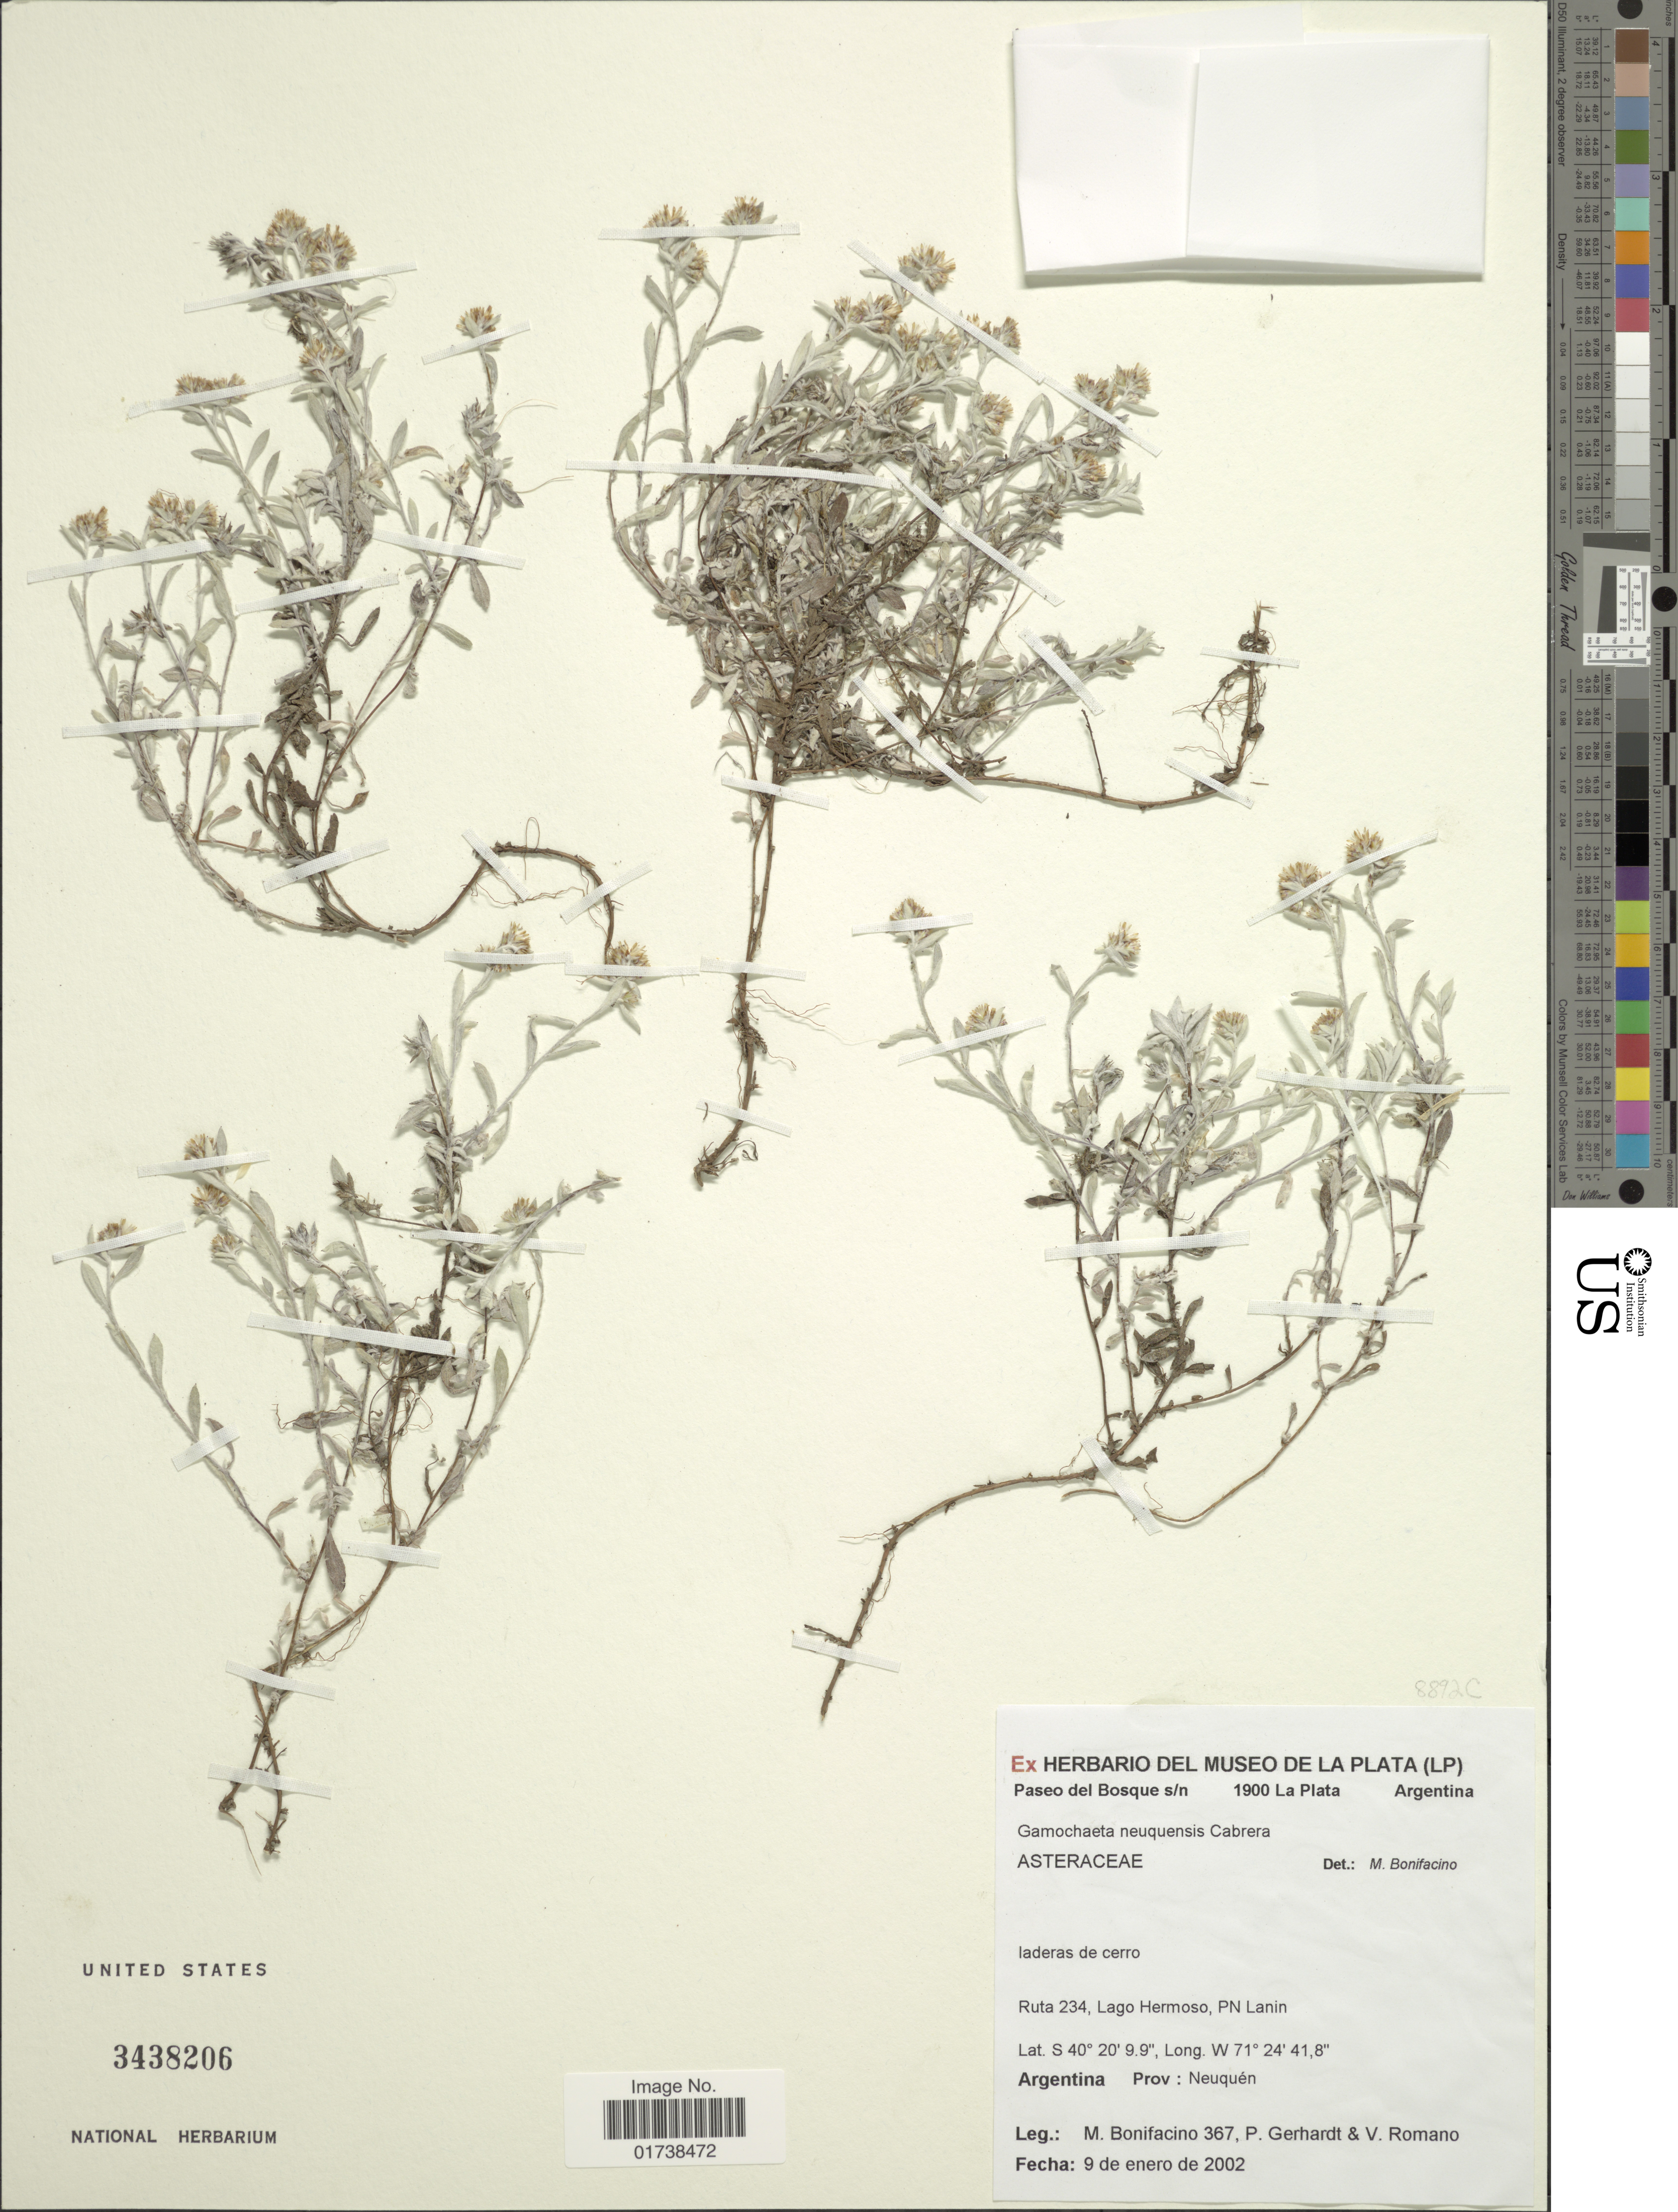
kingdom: Plantae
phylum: Tracheophyta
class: Magnoliopsida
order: Asterales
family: Asteraceae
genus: Gamochaeta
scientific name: Gamochaeta neuquensis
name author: Cabrera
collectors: M. Bonifacino, P. Gerhardt & V. Romano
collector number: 0367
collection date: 2002-01-09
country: Argentina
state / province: Neuquen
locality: Ruta 234, Lago Hermoso, PN Lanin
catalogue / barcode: US 3438206